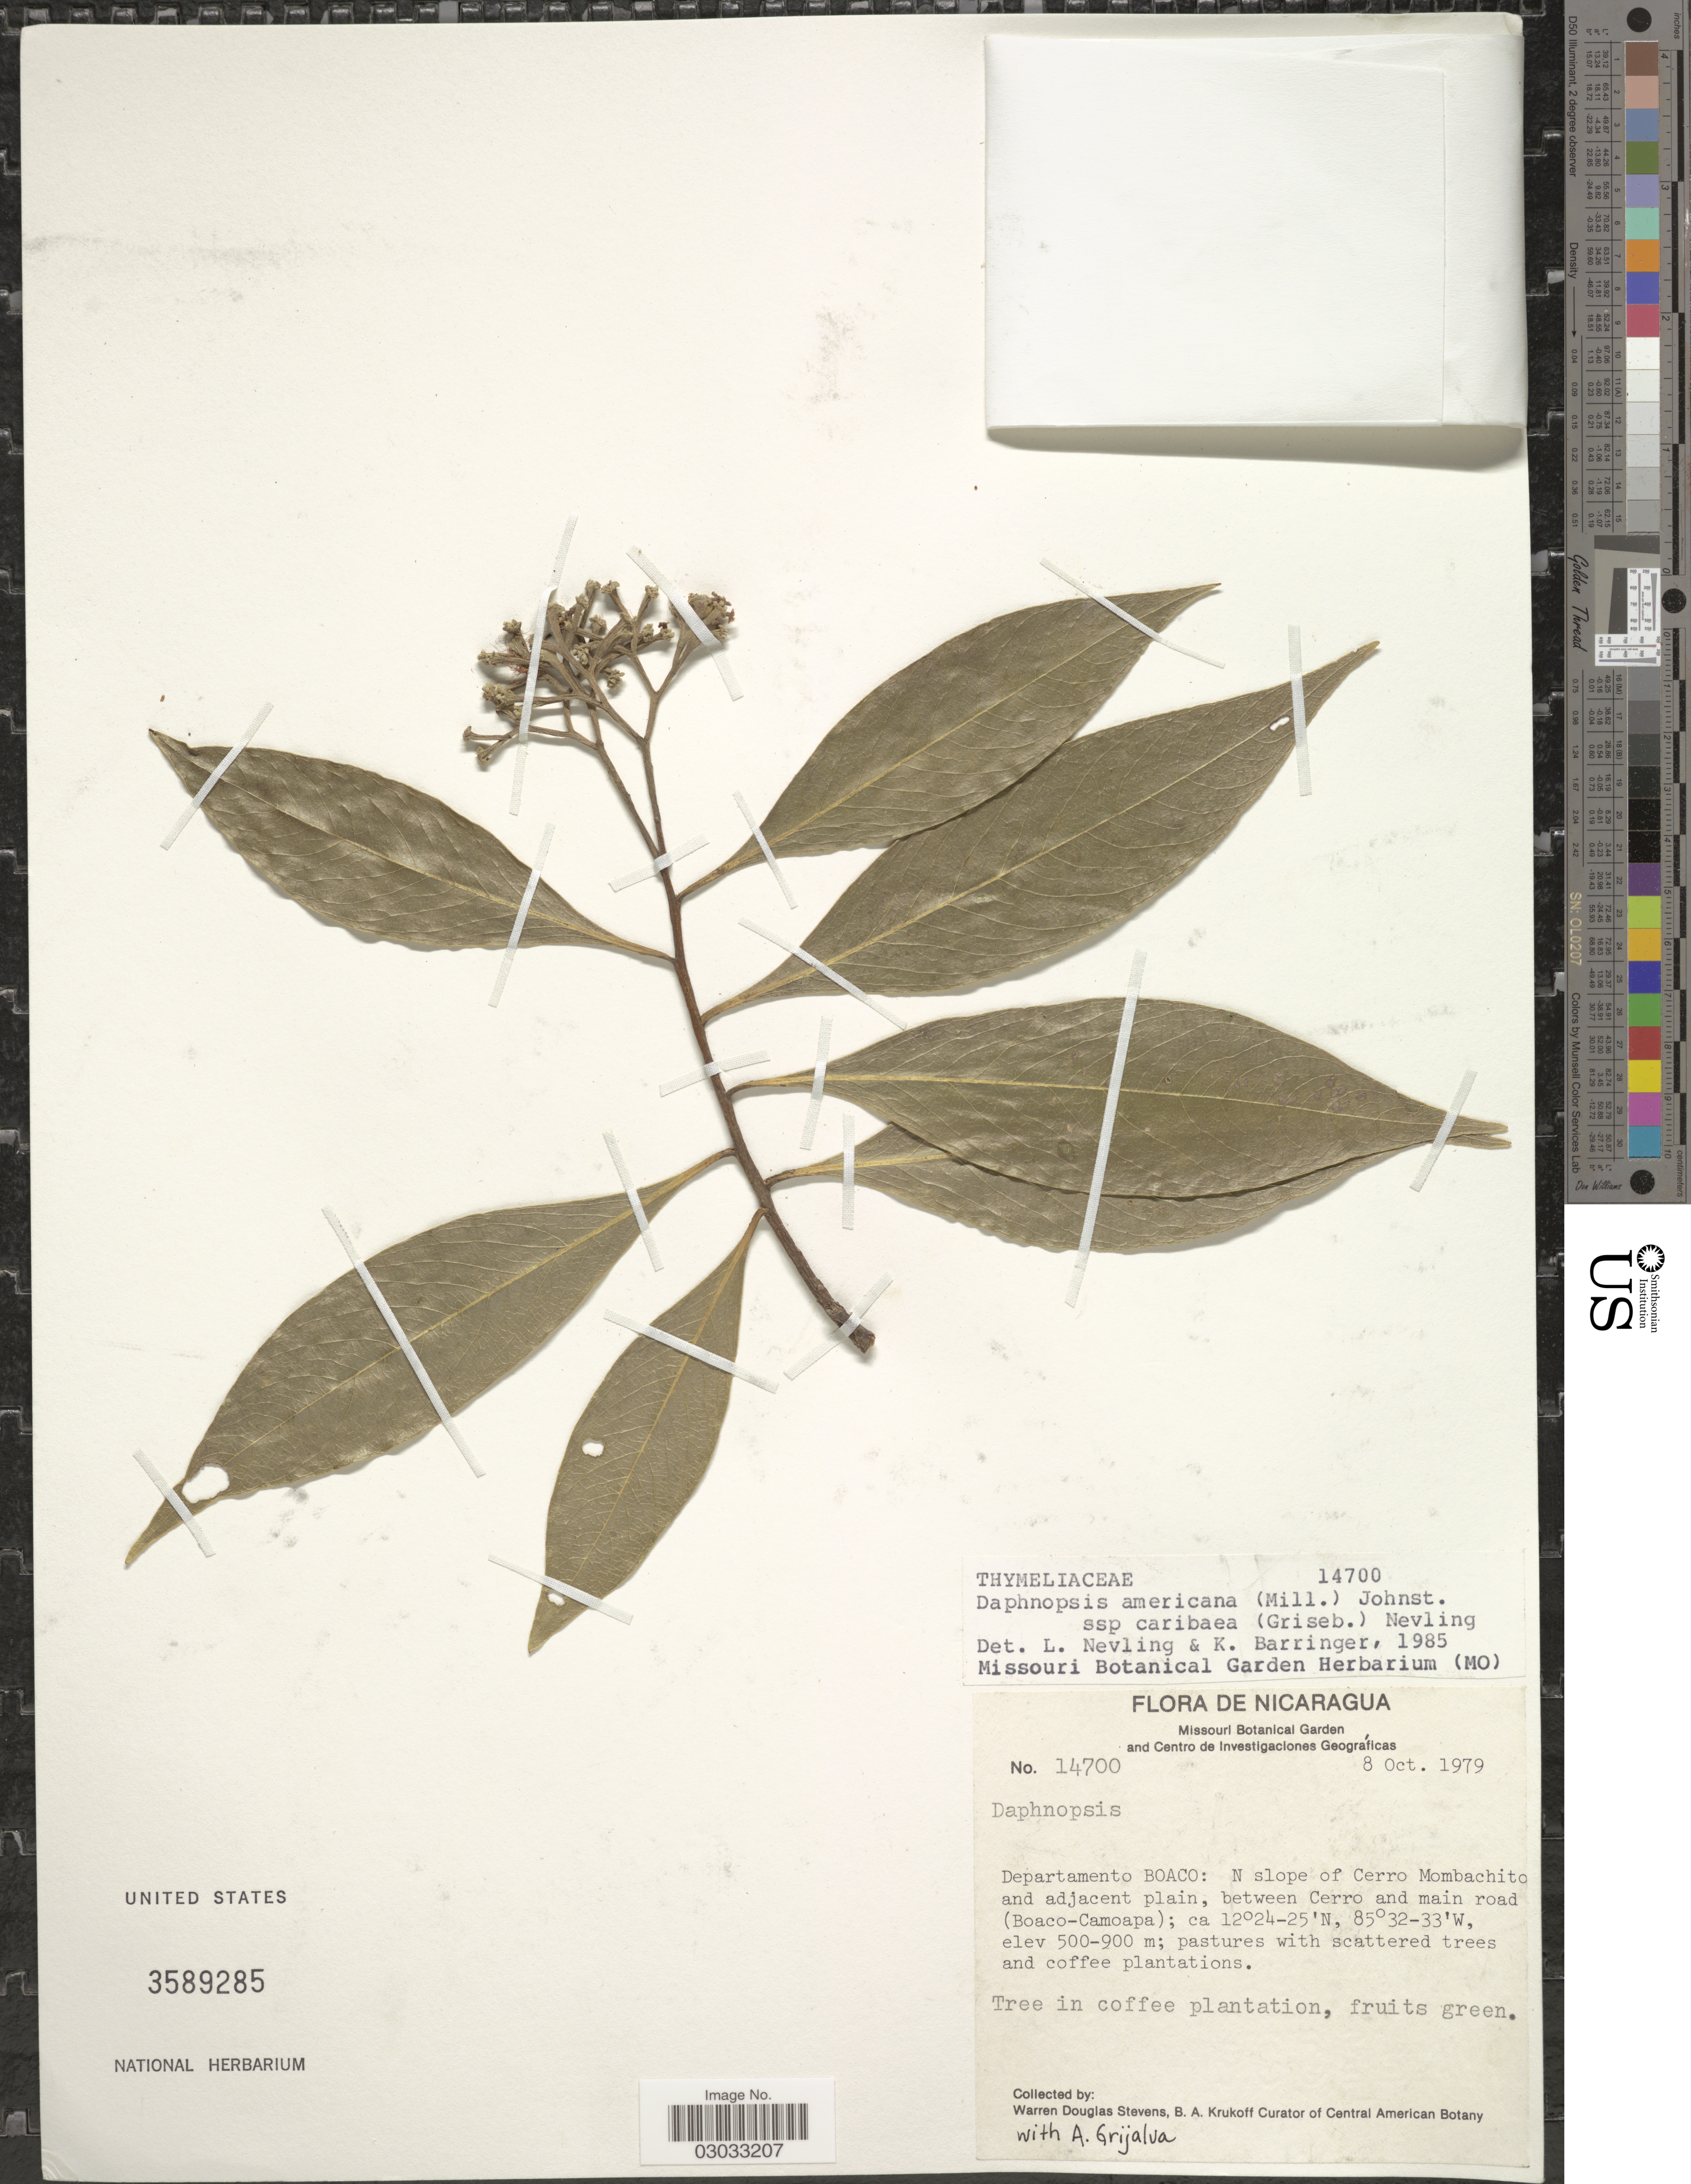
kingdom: Plantae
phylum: Tracheophyta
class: Magnoliopsida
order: Malvales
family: Thymelaeaceae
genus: Daphnopsis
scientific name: Daphnopsis americana subsp. caribaea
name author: (Griseb.) Nevling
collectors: W. D. Stevens, B. A. Krukoff & A. Grijalva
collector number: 14700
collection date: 1979-10-08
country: Nicaragua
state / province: Boaco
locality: Departamento Boaco: N slope of Cerro Mombachito and adjacent plain, between Cerro and main road (Boaco-Camoapa).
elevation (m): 500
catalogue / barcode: US 3589285